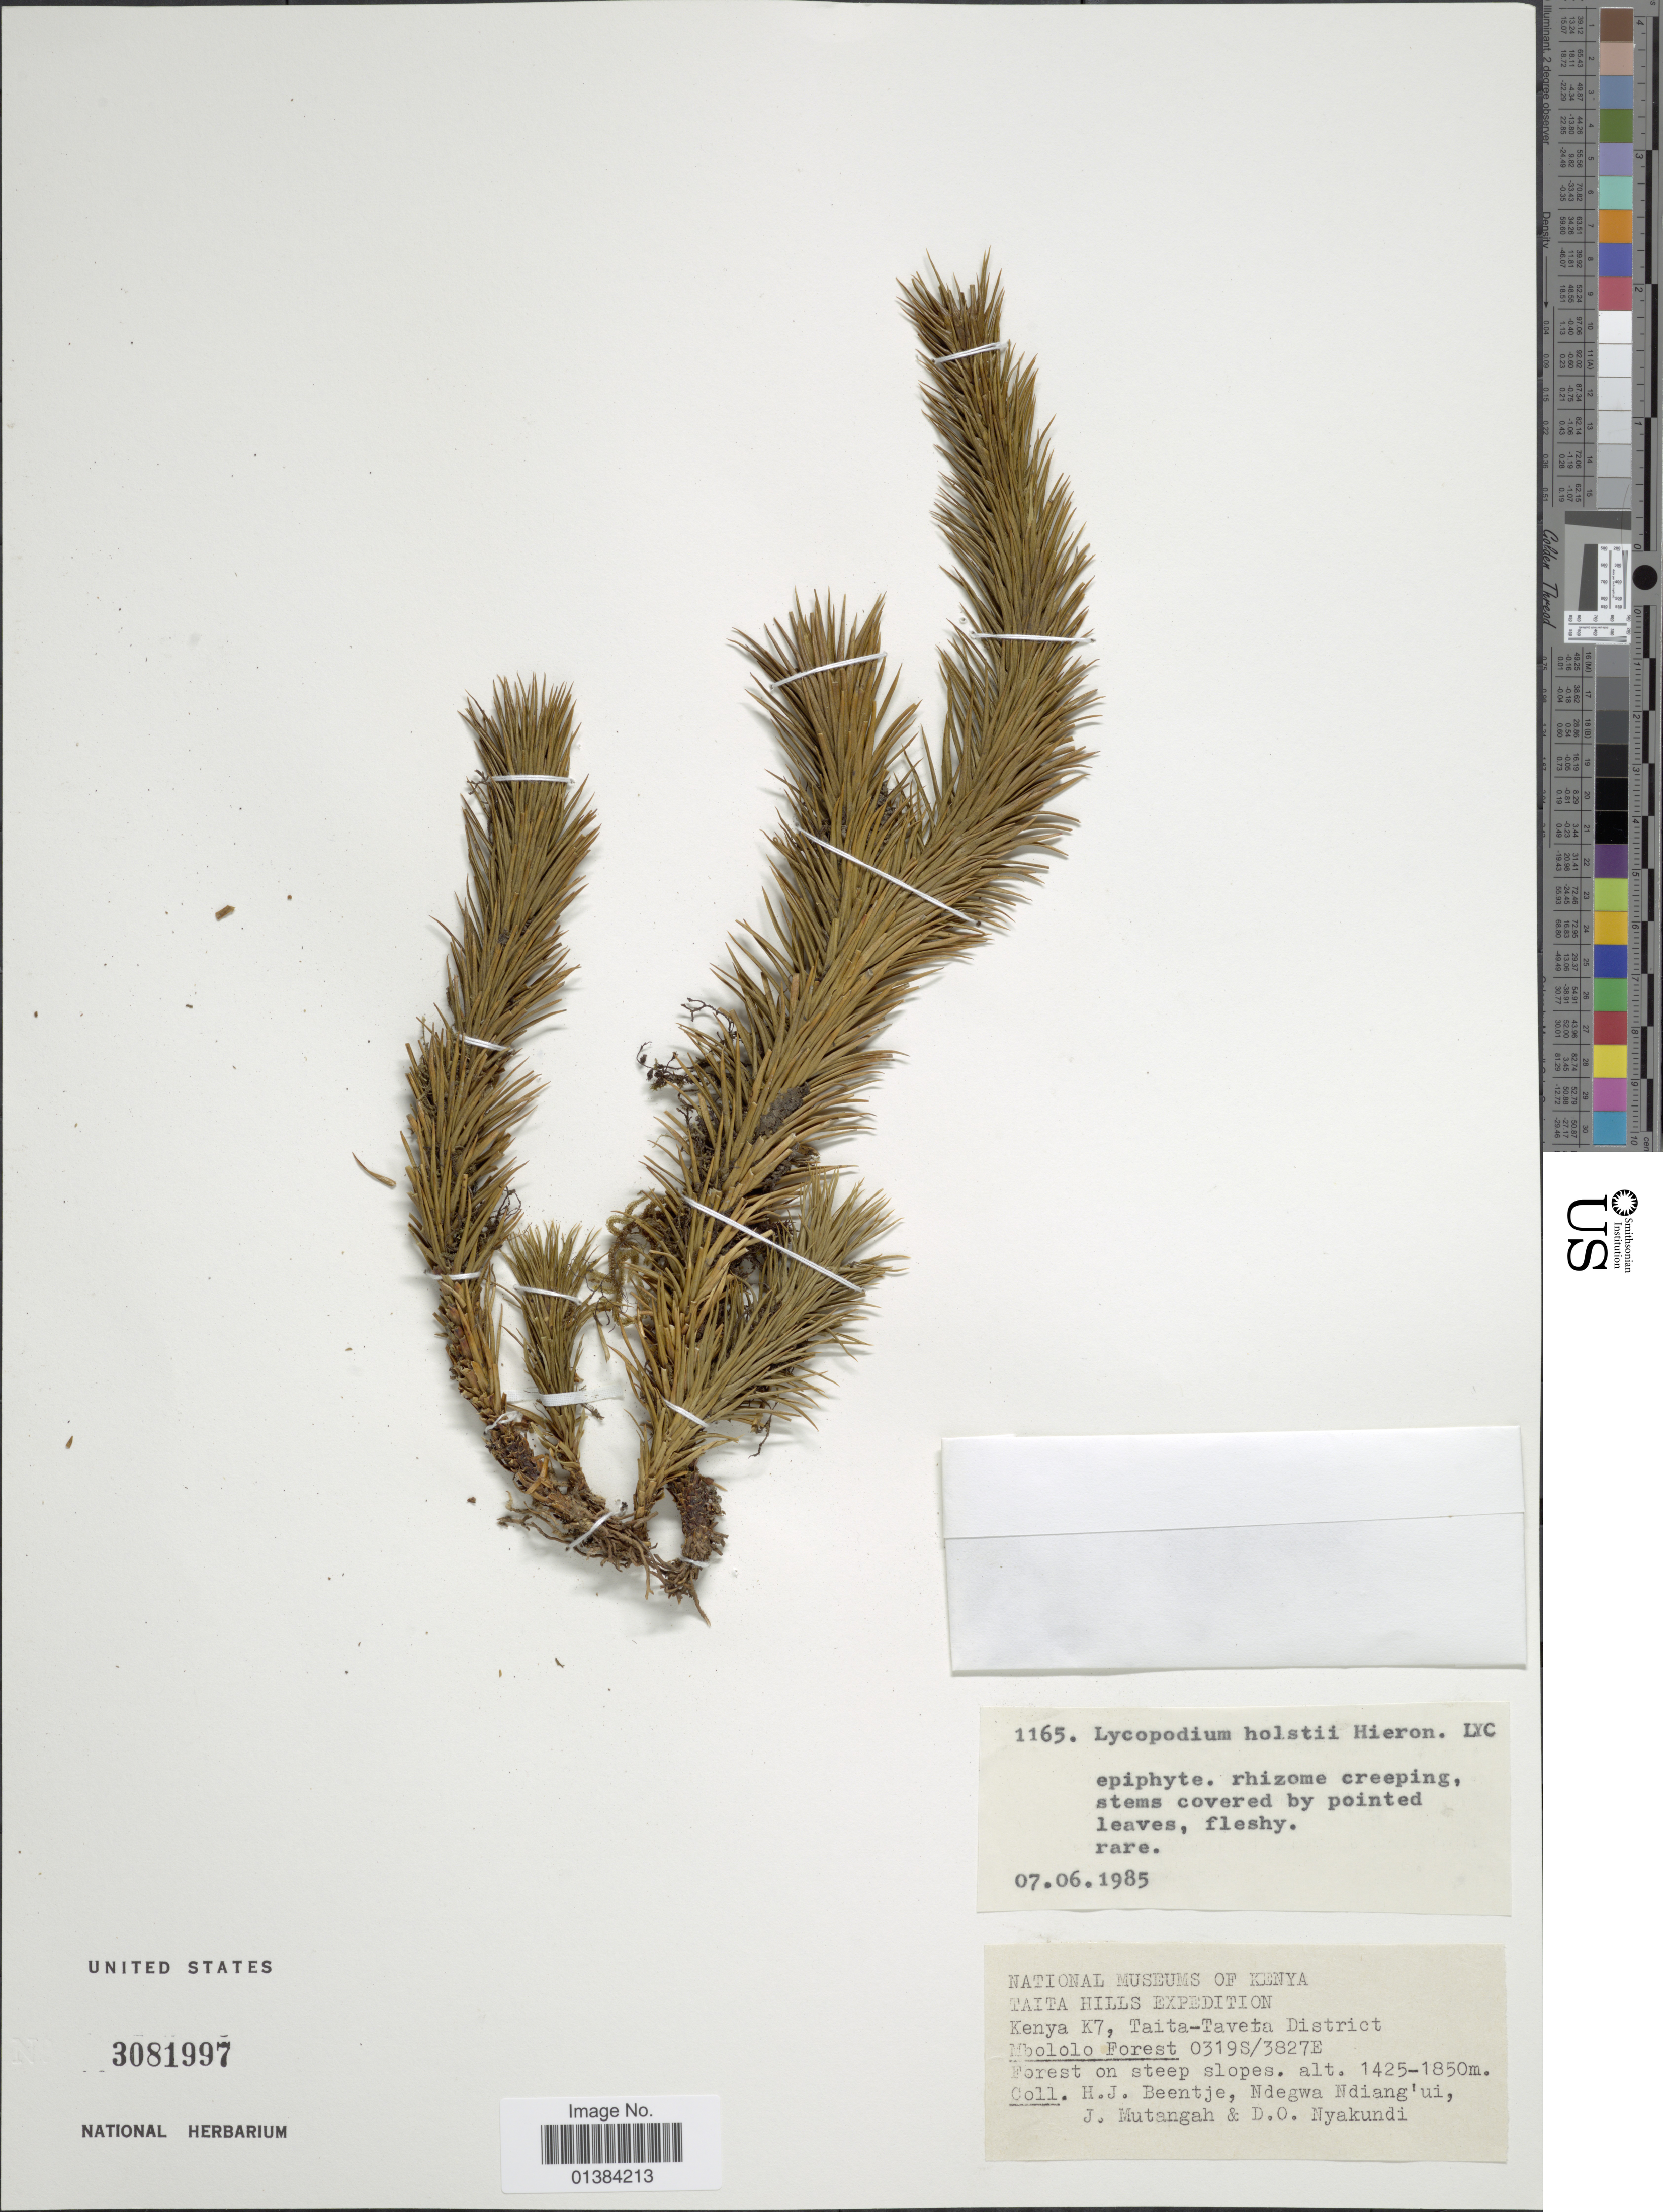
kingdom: Plantae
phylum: Tracheophyta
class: Lycopodiopsida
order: Lycopodiales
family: Lycopodiaceae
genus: Phlegmariurus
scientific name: Phlegmariurus holstii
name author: (Hieron.) A. R. Field & Bostock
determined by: Field, A. R.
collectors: H. J. Beentje, Ndegwa Ndiang'ui, J. Mutangah & D. Nyakundi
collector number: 1165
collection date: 1985-06-07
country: Kenya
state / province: Taita Taveta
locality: Mbololo Forest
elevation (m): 1425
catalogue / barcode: US 3081997